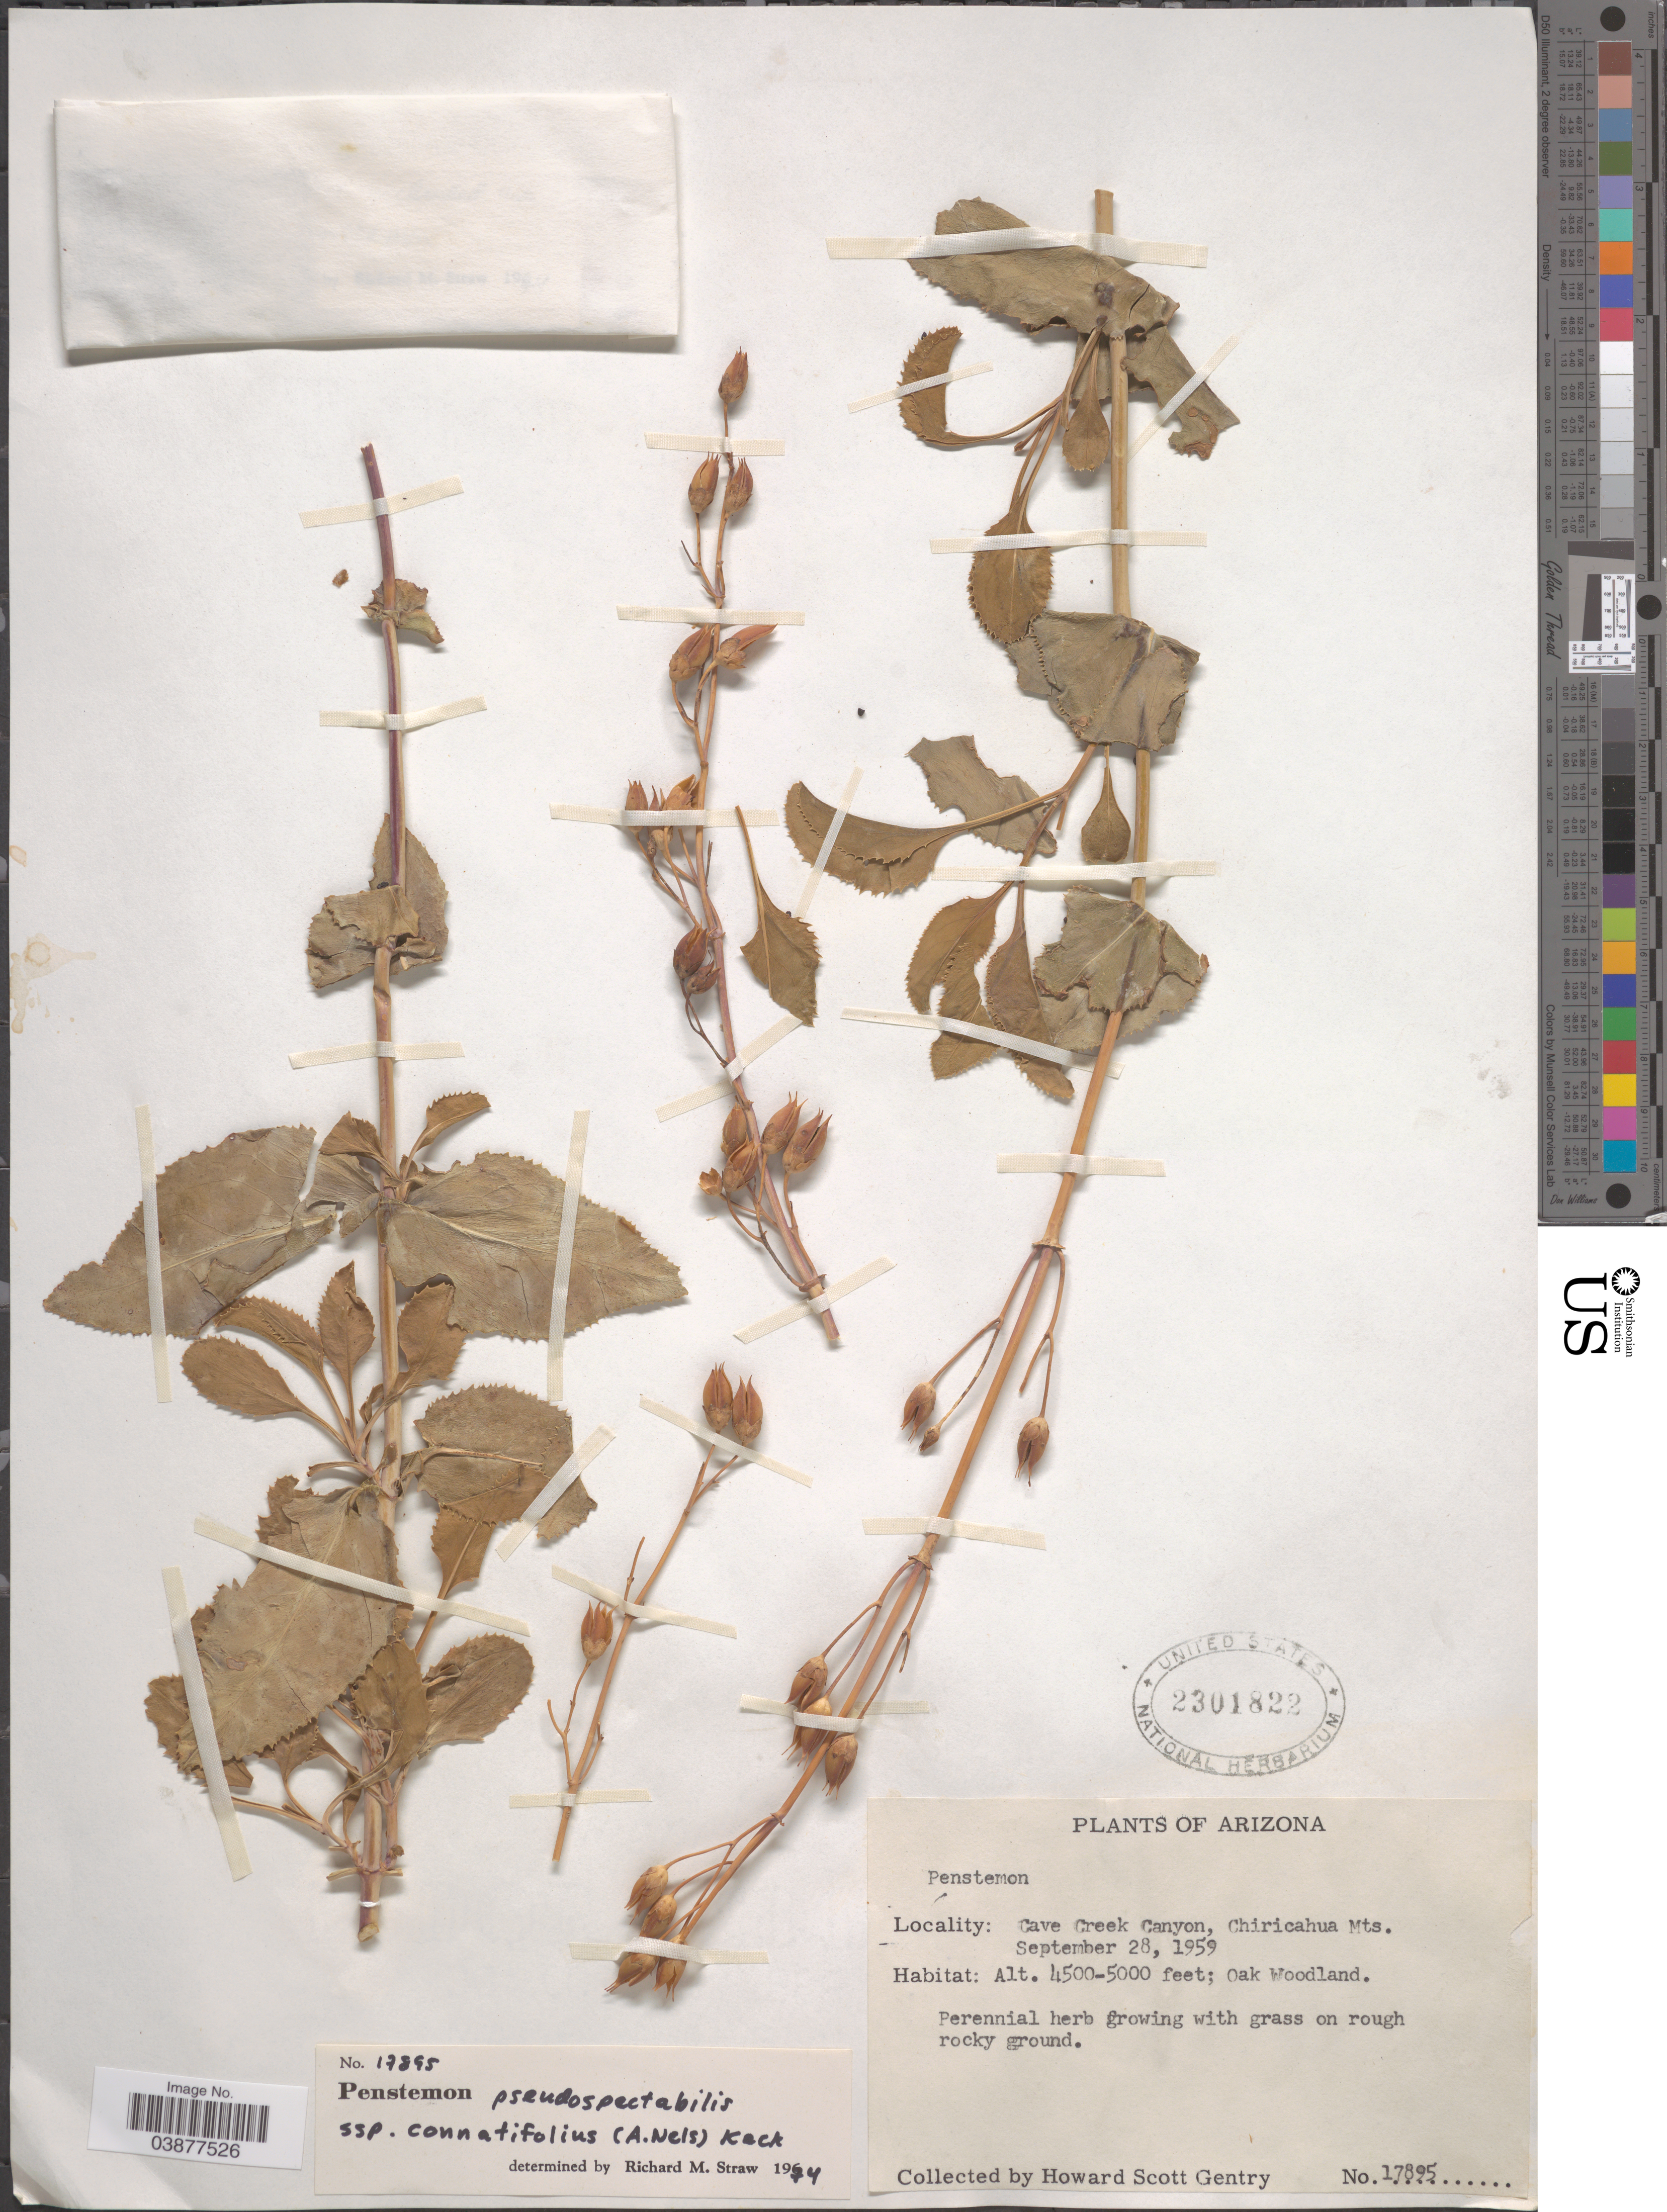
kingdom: Plantae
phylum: Tracheophyta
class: Magnoliopsida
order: Lamiales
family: Plantaginaceae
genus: Penstemon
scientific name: Penstemon pseudospectabilis var. connatifolius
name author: (A. Nelson) D.D. Keck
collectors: H. S. Gentry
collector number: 17895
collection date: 1959-09-28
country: United States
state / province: Arizona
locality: Cave Creek Canyon, Chiricahua Mts. Oak Woodland.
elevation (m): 1372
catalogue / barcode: US 2301822